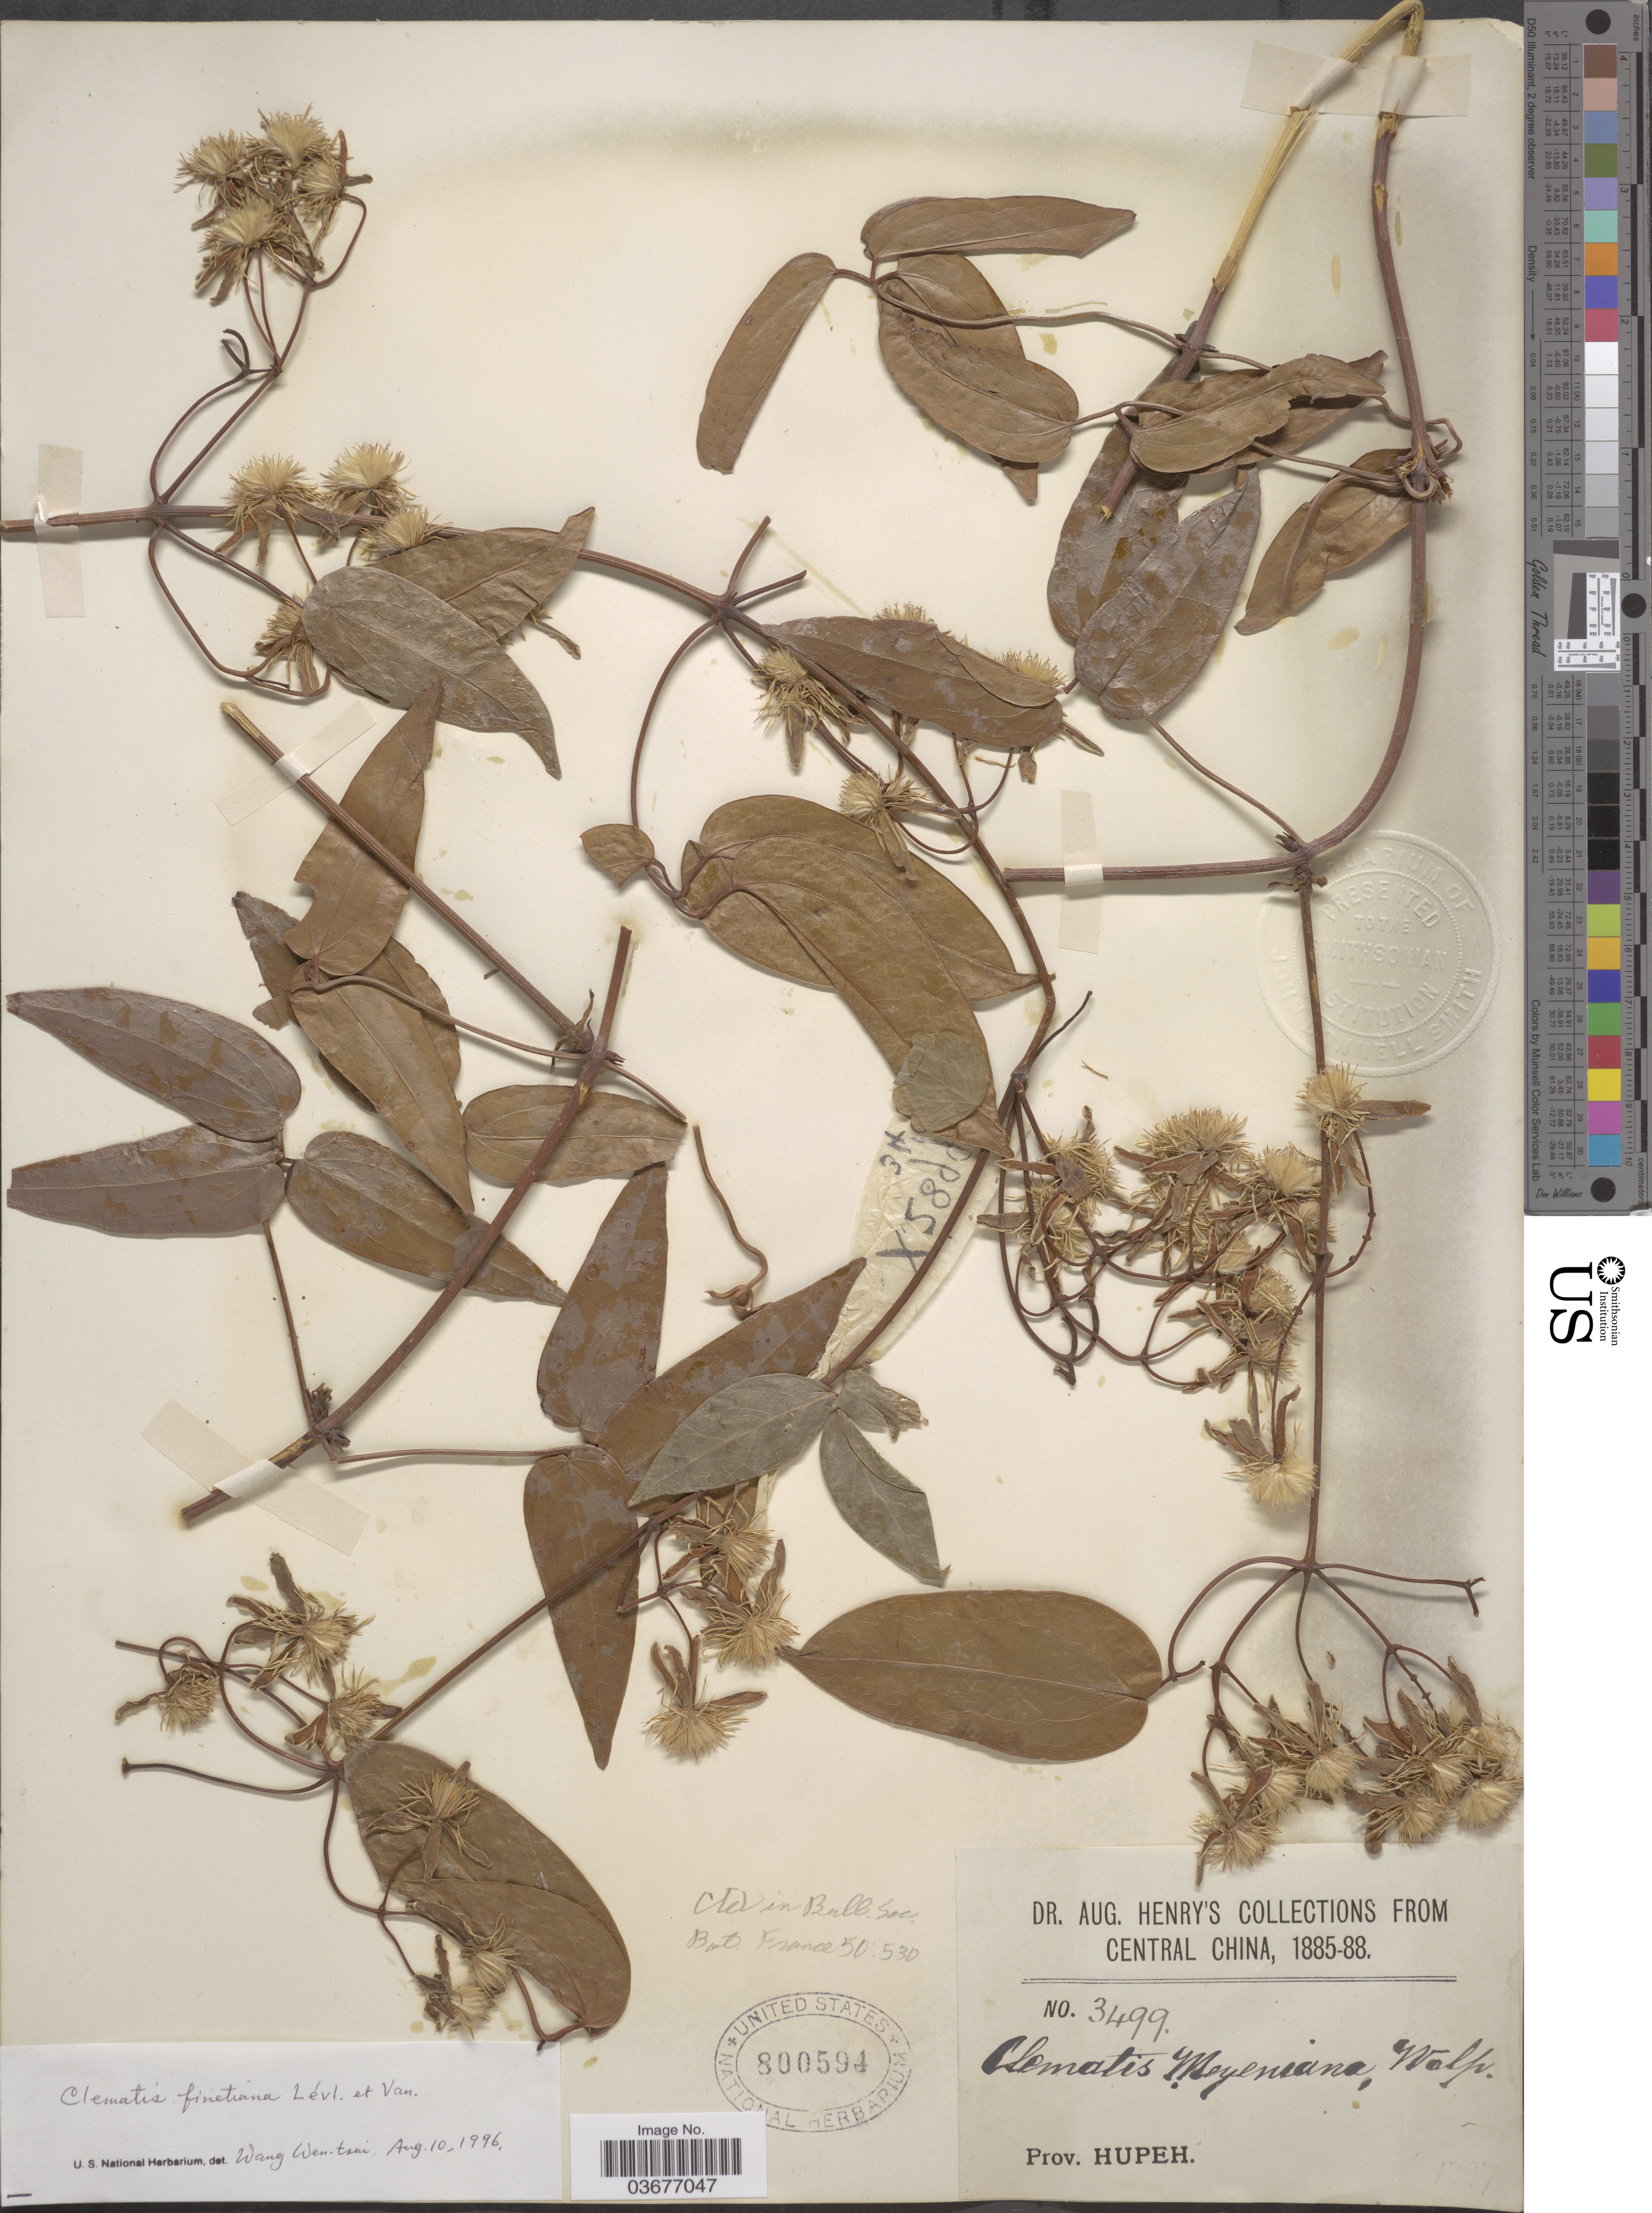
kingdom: Plantae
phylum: Tracheophyta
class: Magnoliopsida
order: Ranunculales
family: Ranunculaceae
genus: Clematis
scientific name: Clematis finetiana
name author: H. Lév. & Vaniot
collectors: A. Henry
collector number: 3499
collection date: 1885/1888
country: China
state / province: Hubei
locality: Central China. Prov. Hupeh.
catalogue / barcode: US 800594